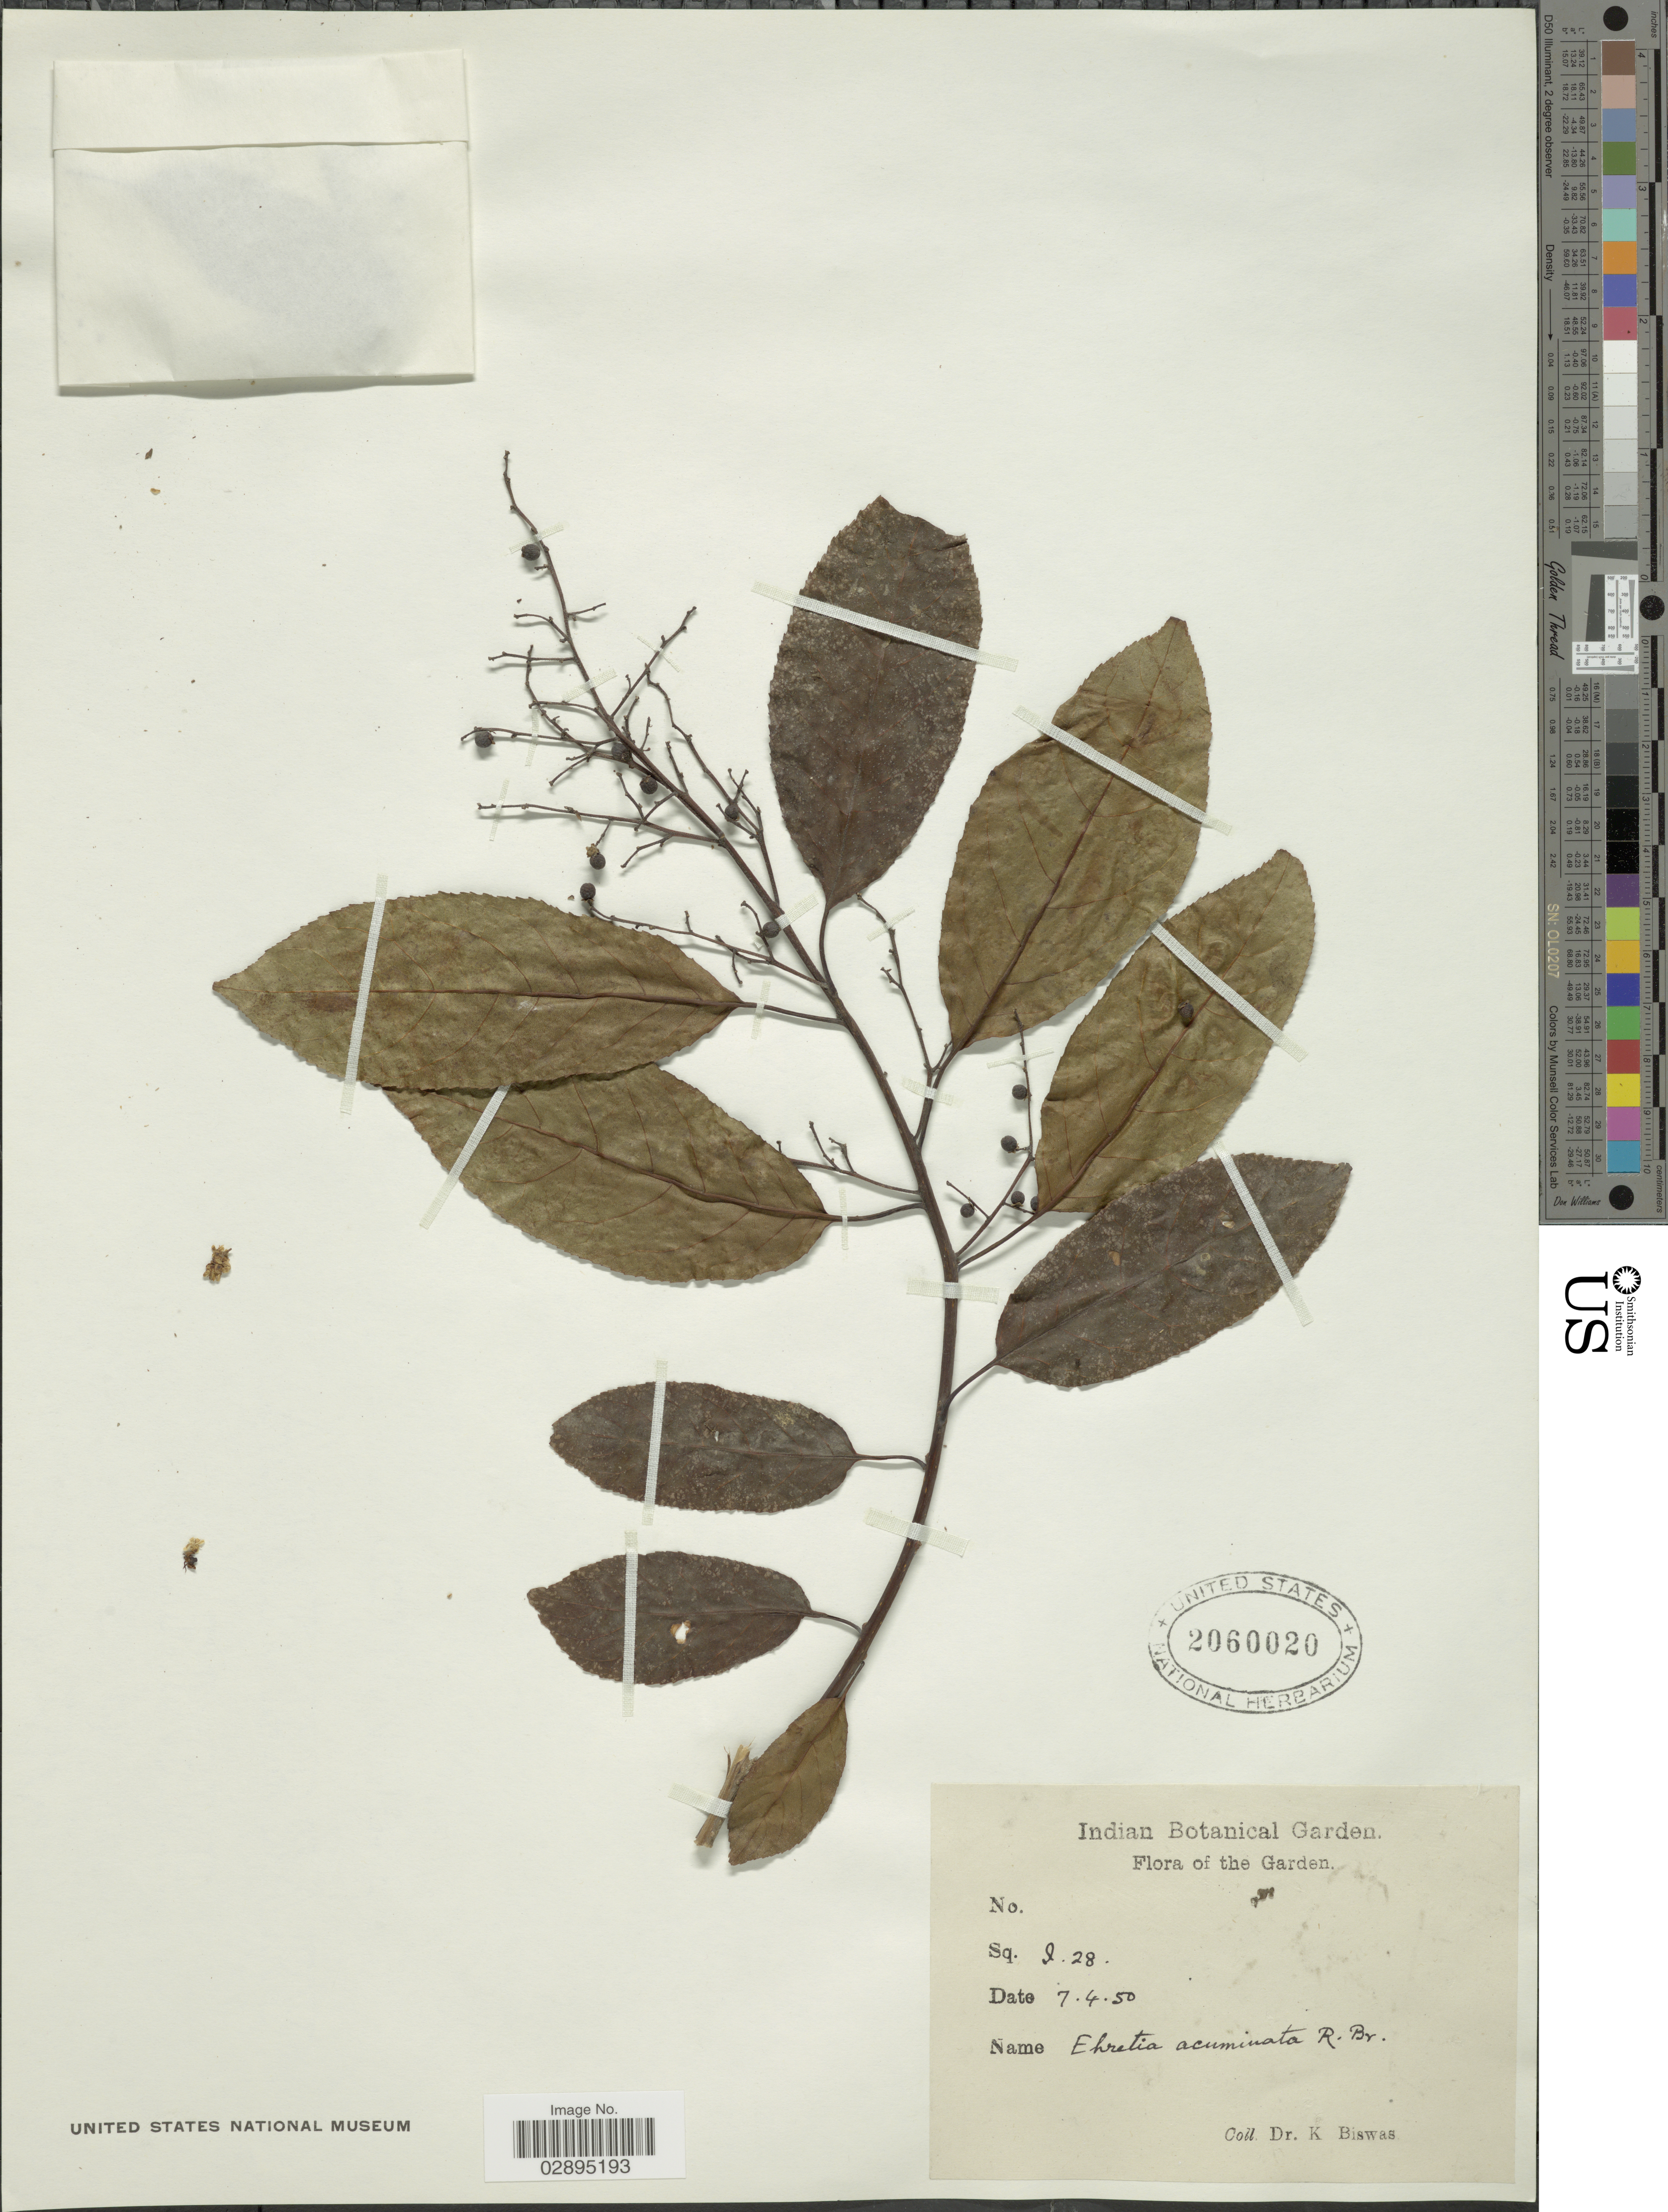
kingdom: Plantae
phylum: Tracheophyta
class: Magnoliopsida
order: Boraginales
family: Ehretiaceae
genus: Ehretia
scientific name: Ehretia acuminata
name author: R. Br.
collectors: K. Biswas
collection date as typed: Transcribed d/m/y: 7/4/50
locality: The Garden.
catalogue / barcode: US 2060020